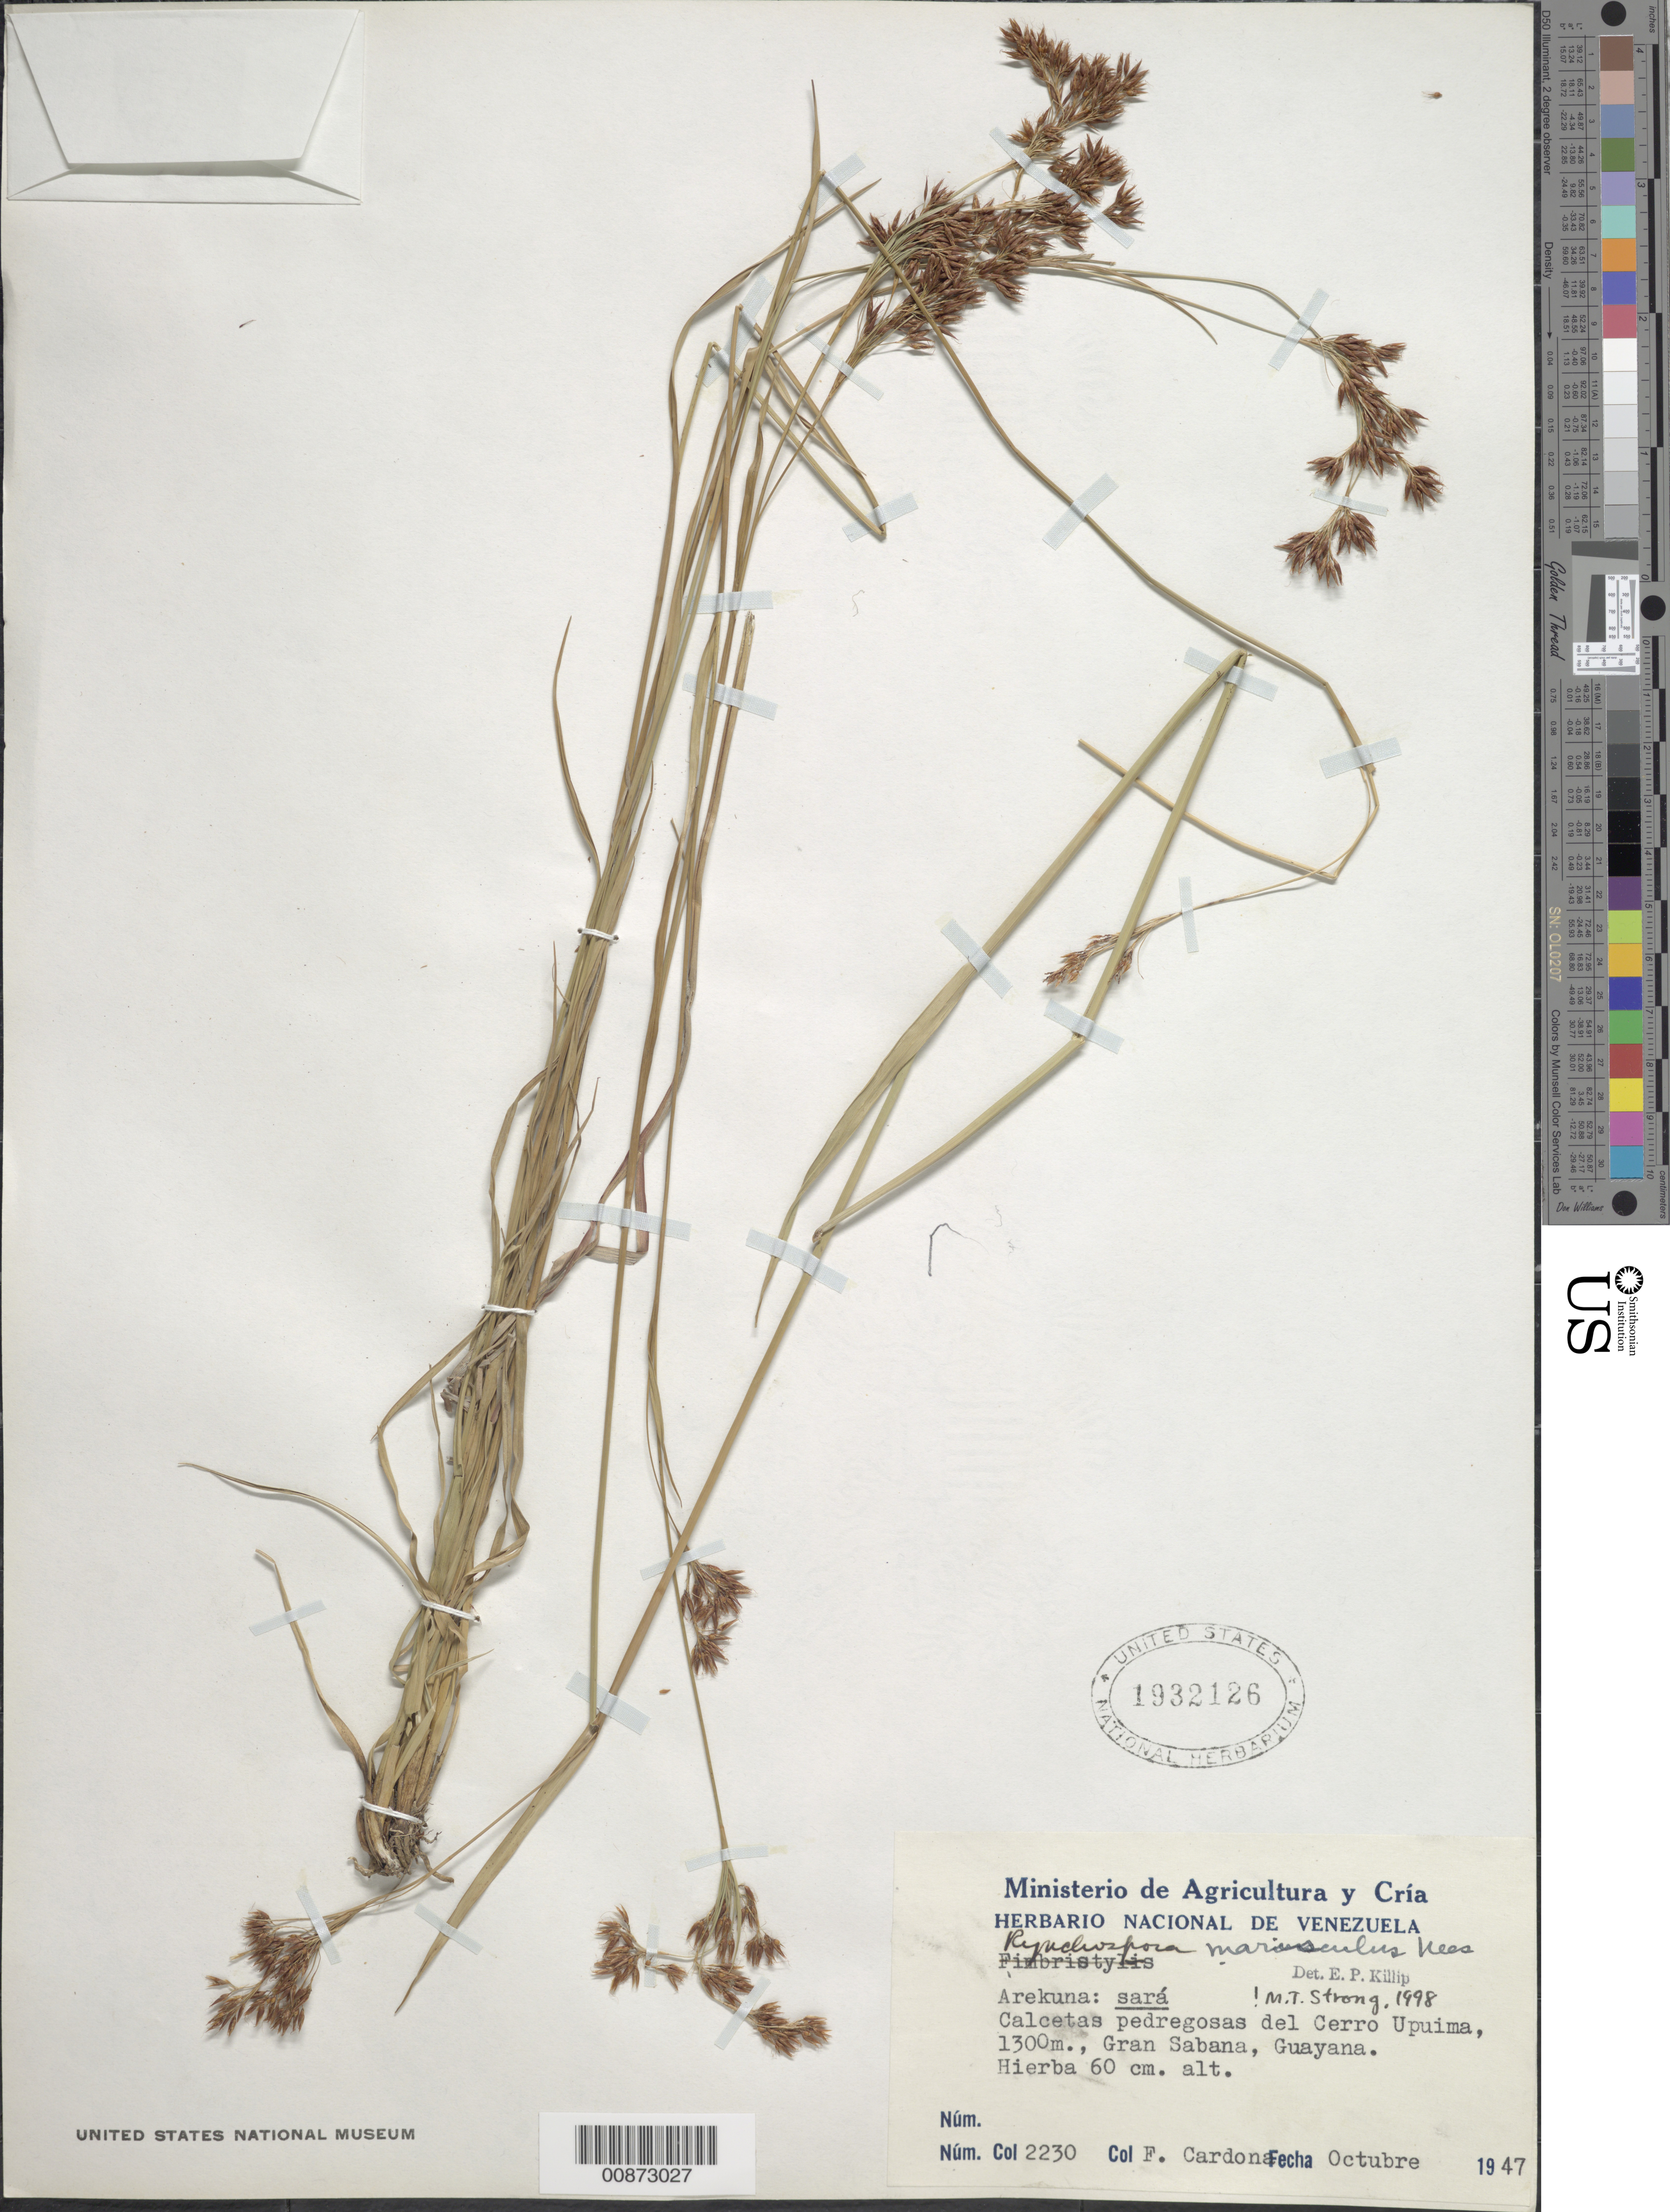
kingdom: Plantae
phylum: Tracheophyta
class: Liliopsida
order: Poales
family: Cyperaceae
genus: Rhynchospora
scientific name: Rhynchospora marisculus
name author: Lindl. & Nees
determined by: Strong, M. T., (US), Smithsonian Institution - National Museum of Natural History (UNITED STATES)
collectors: F. Cardona Puig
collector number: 2230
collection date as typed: Oct-47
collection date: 1947-10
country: Venezuela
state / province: Bolívar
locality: Cerro Upuima, Río Caroní, Guayana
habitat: Calcetas pedregosas del cerro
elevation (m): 1300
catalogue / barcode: US 1932126